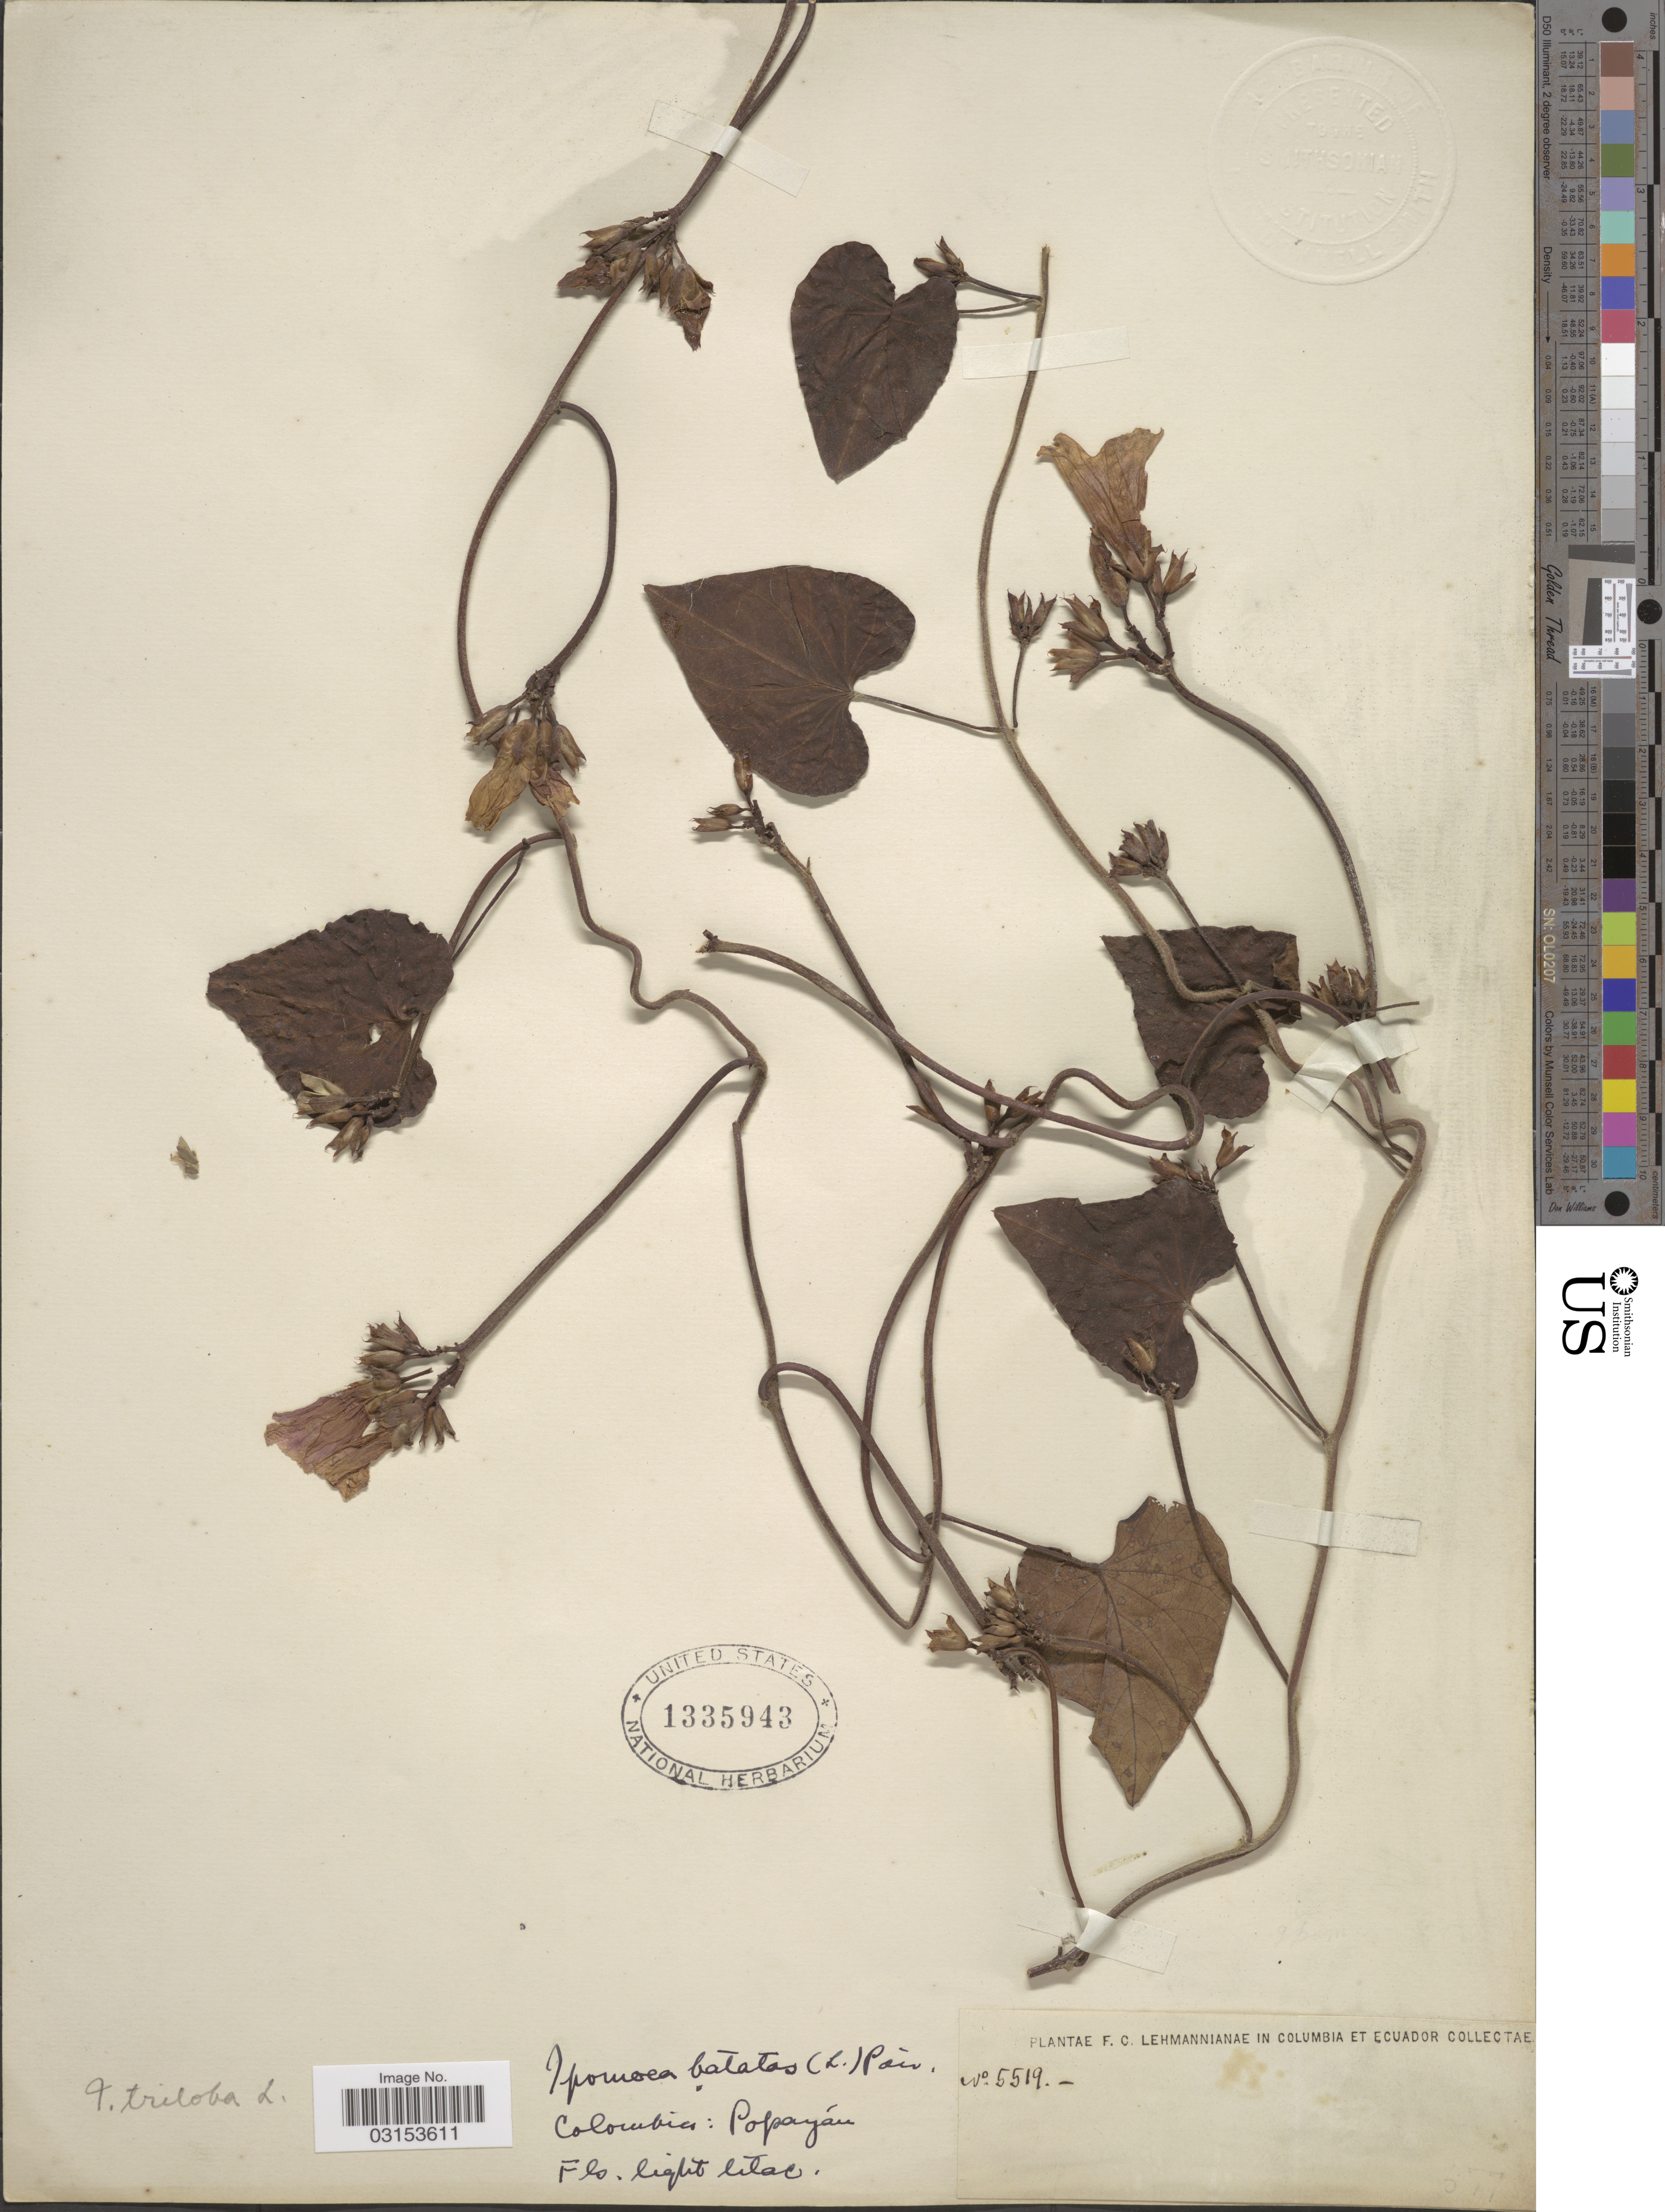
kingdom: Plantae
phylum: Tracheophyta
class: Magnoliopsida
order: Solanales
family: Convolvulaceae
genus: Ipomoea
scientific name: Ipomoea triloba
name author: L.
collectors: F. C. Lehmann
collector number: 5519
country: Colombia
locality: Popayán.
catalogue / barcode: US 1335943